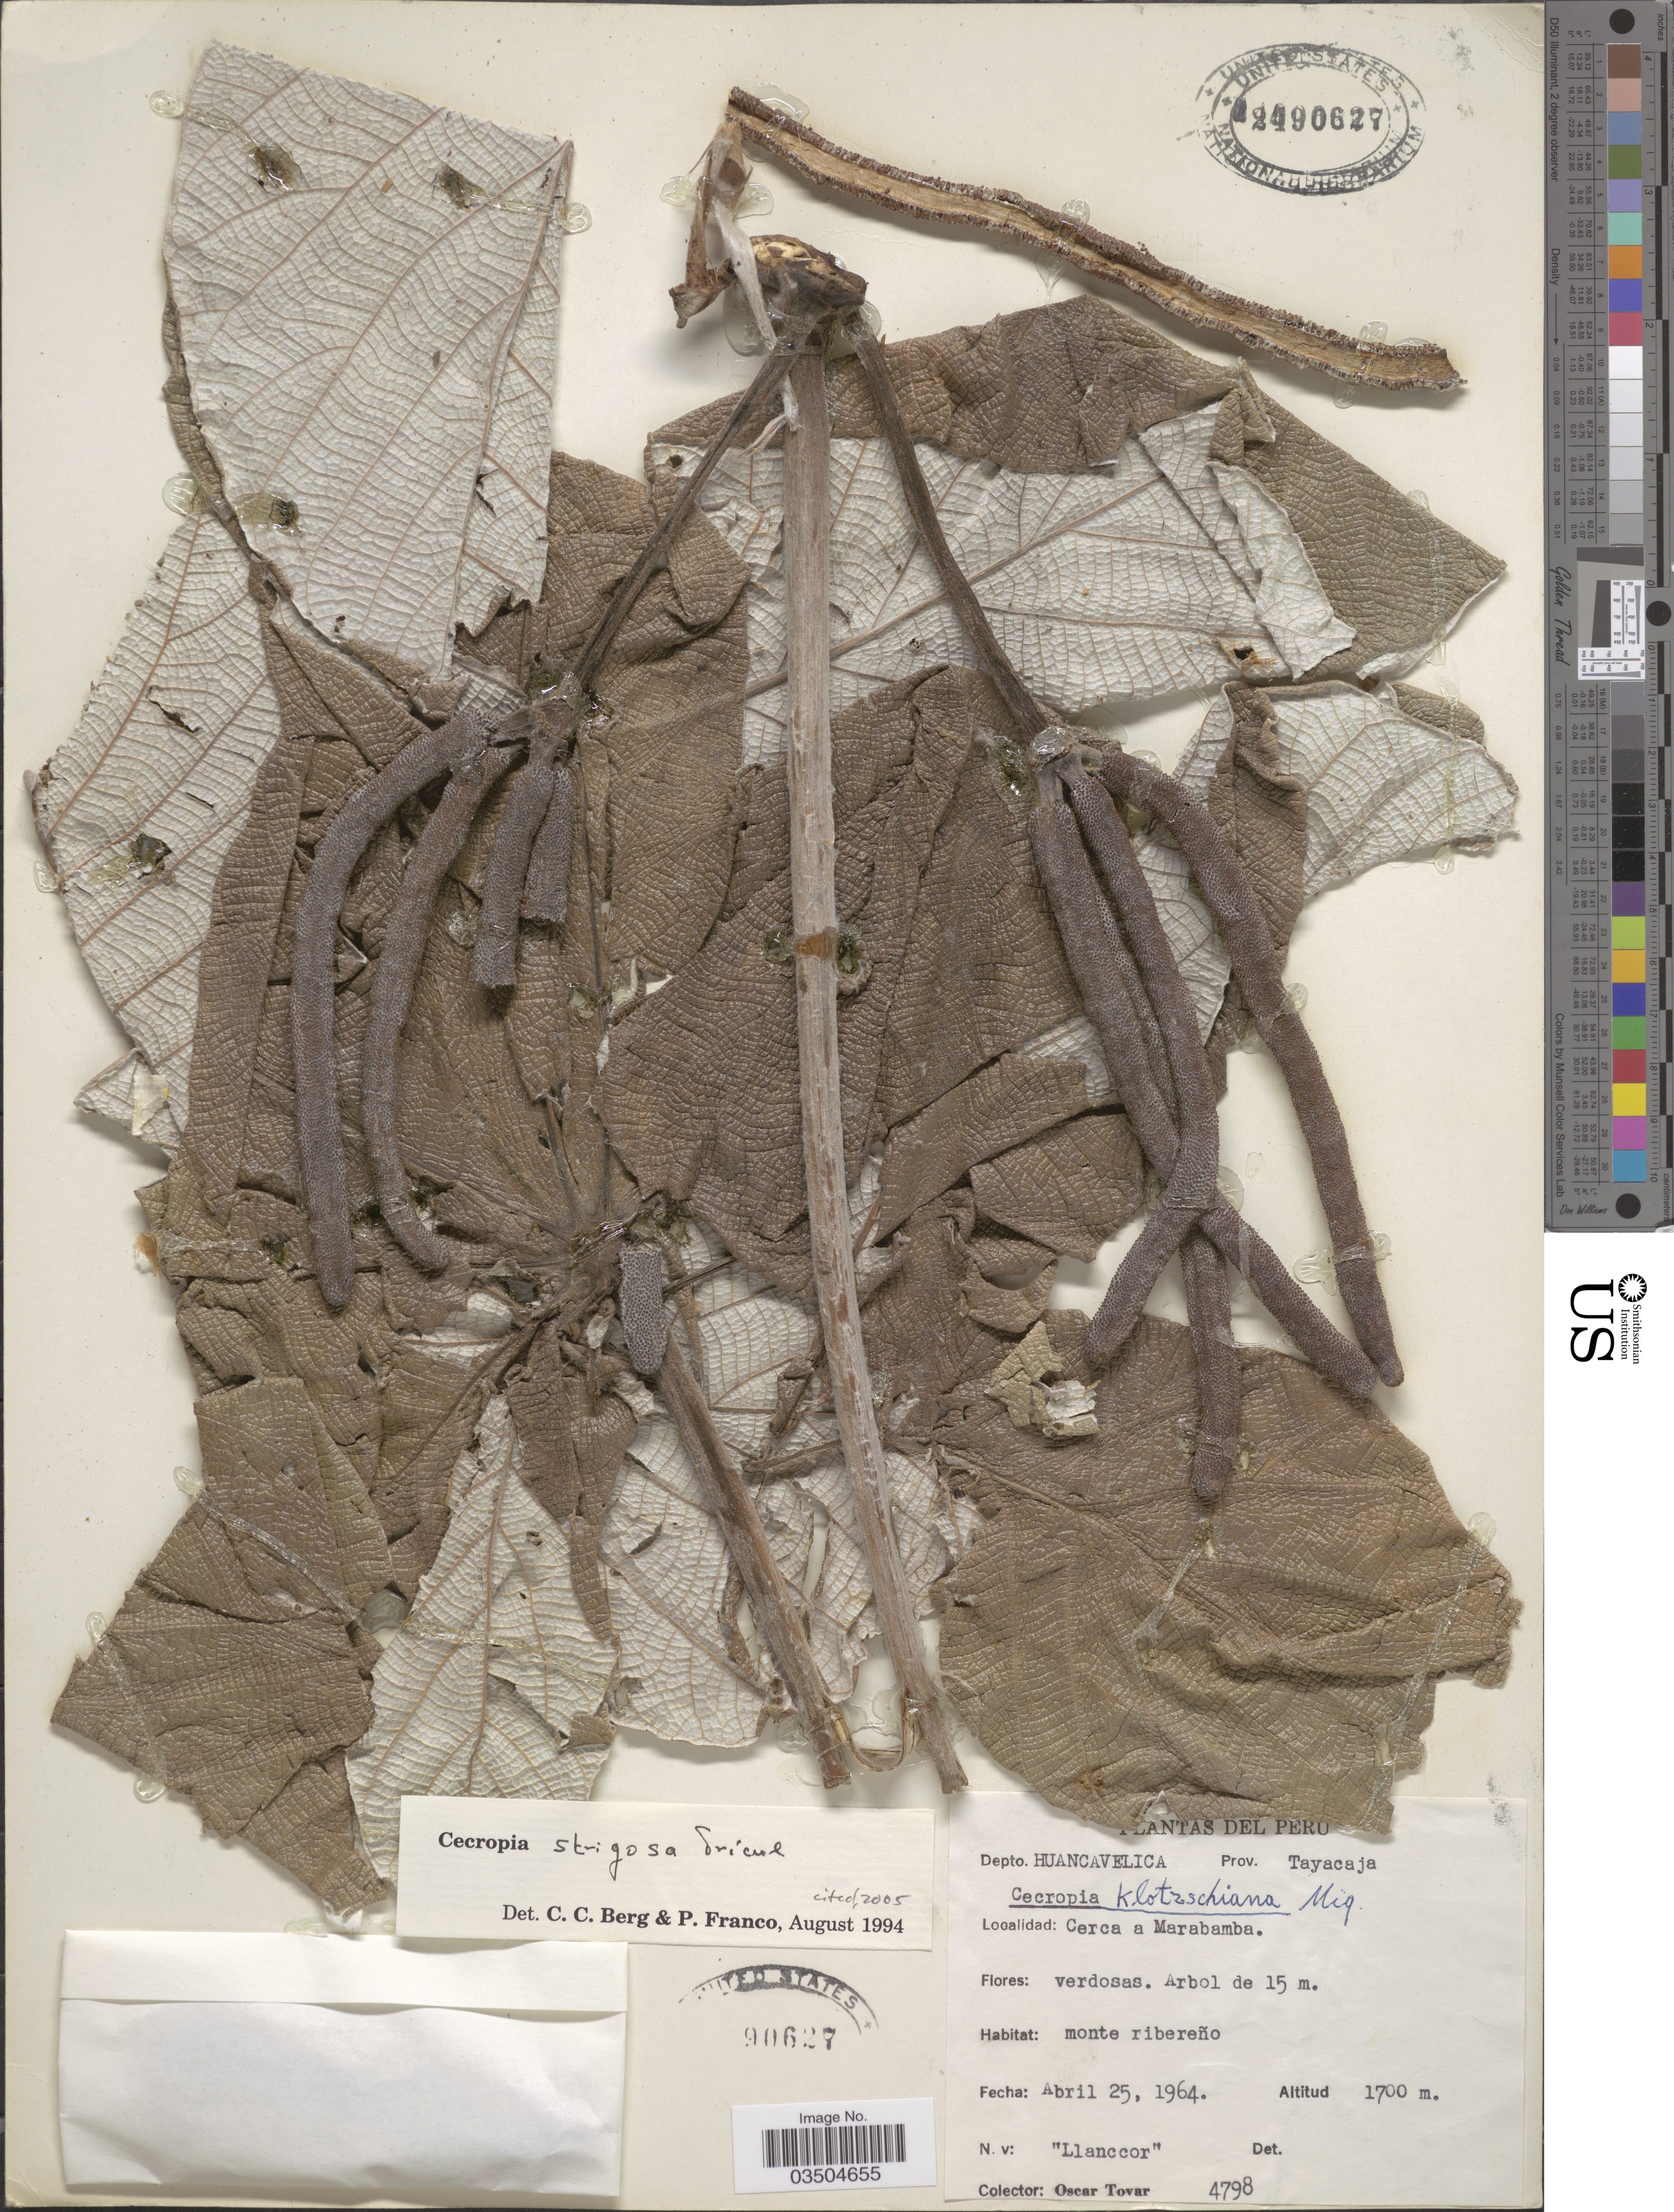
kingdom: Plantae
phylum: Tracheophyta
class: Magnoliopsida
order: Rosales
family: Urticaceae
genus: Cecropia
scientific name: Cecropia strigosa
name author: Trécul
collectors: Ó. Tovar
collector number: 4798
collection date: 1964-04-25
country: Peru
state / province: Huancavelica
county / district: Tayacaja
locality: Depto. Huancavelica. Prov. Tayacaja. Cerca da Marabamba.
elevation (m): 1700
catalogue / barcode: US 2490627